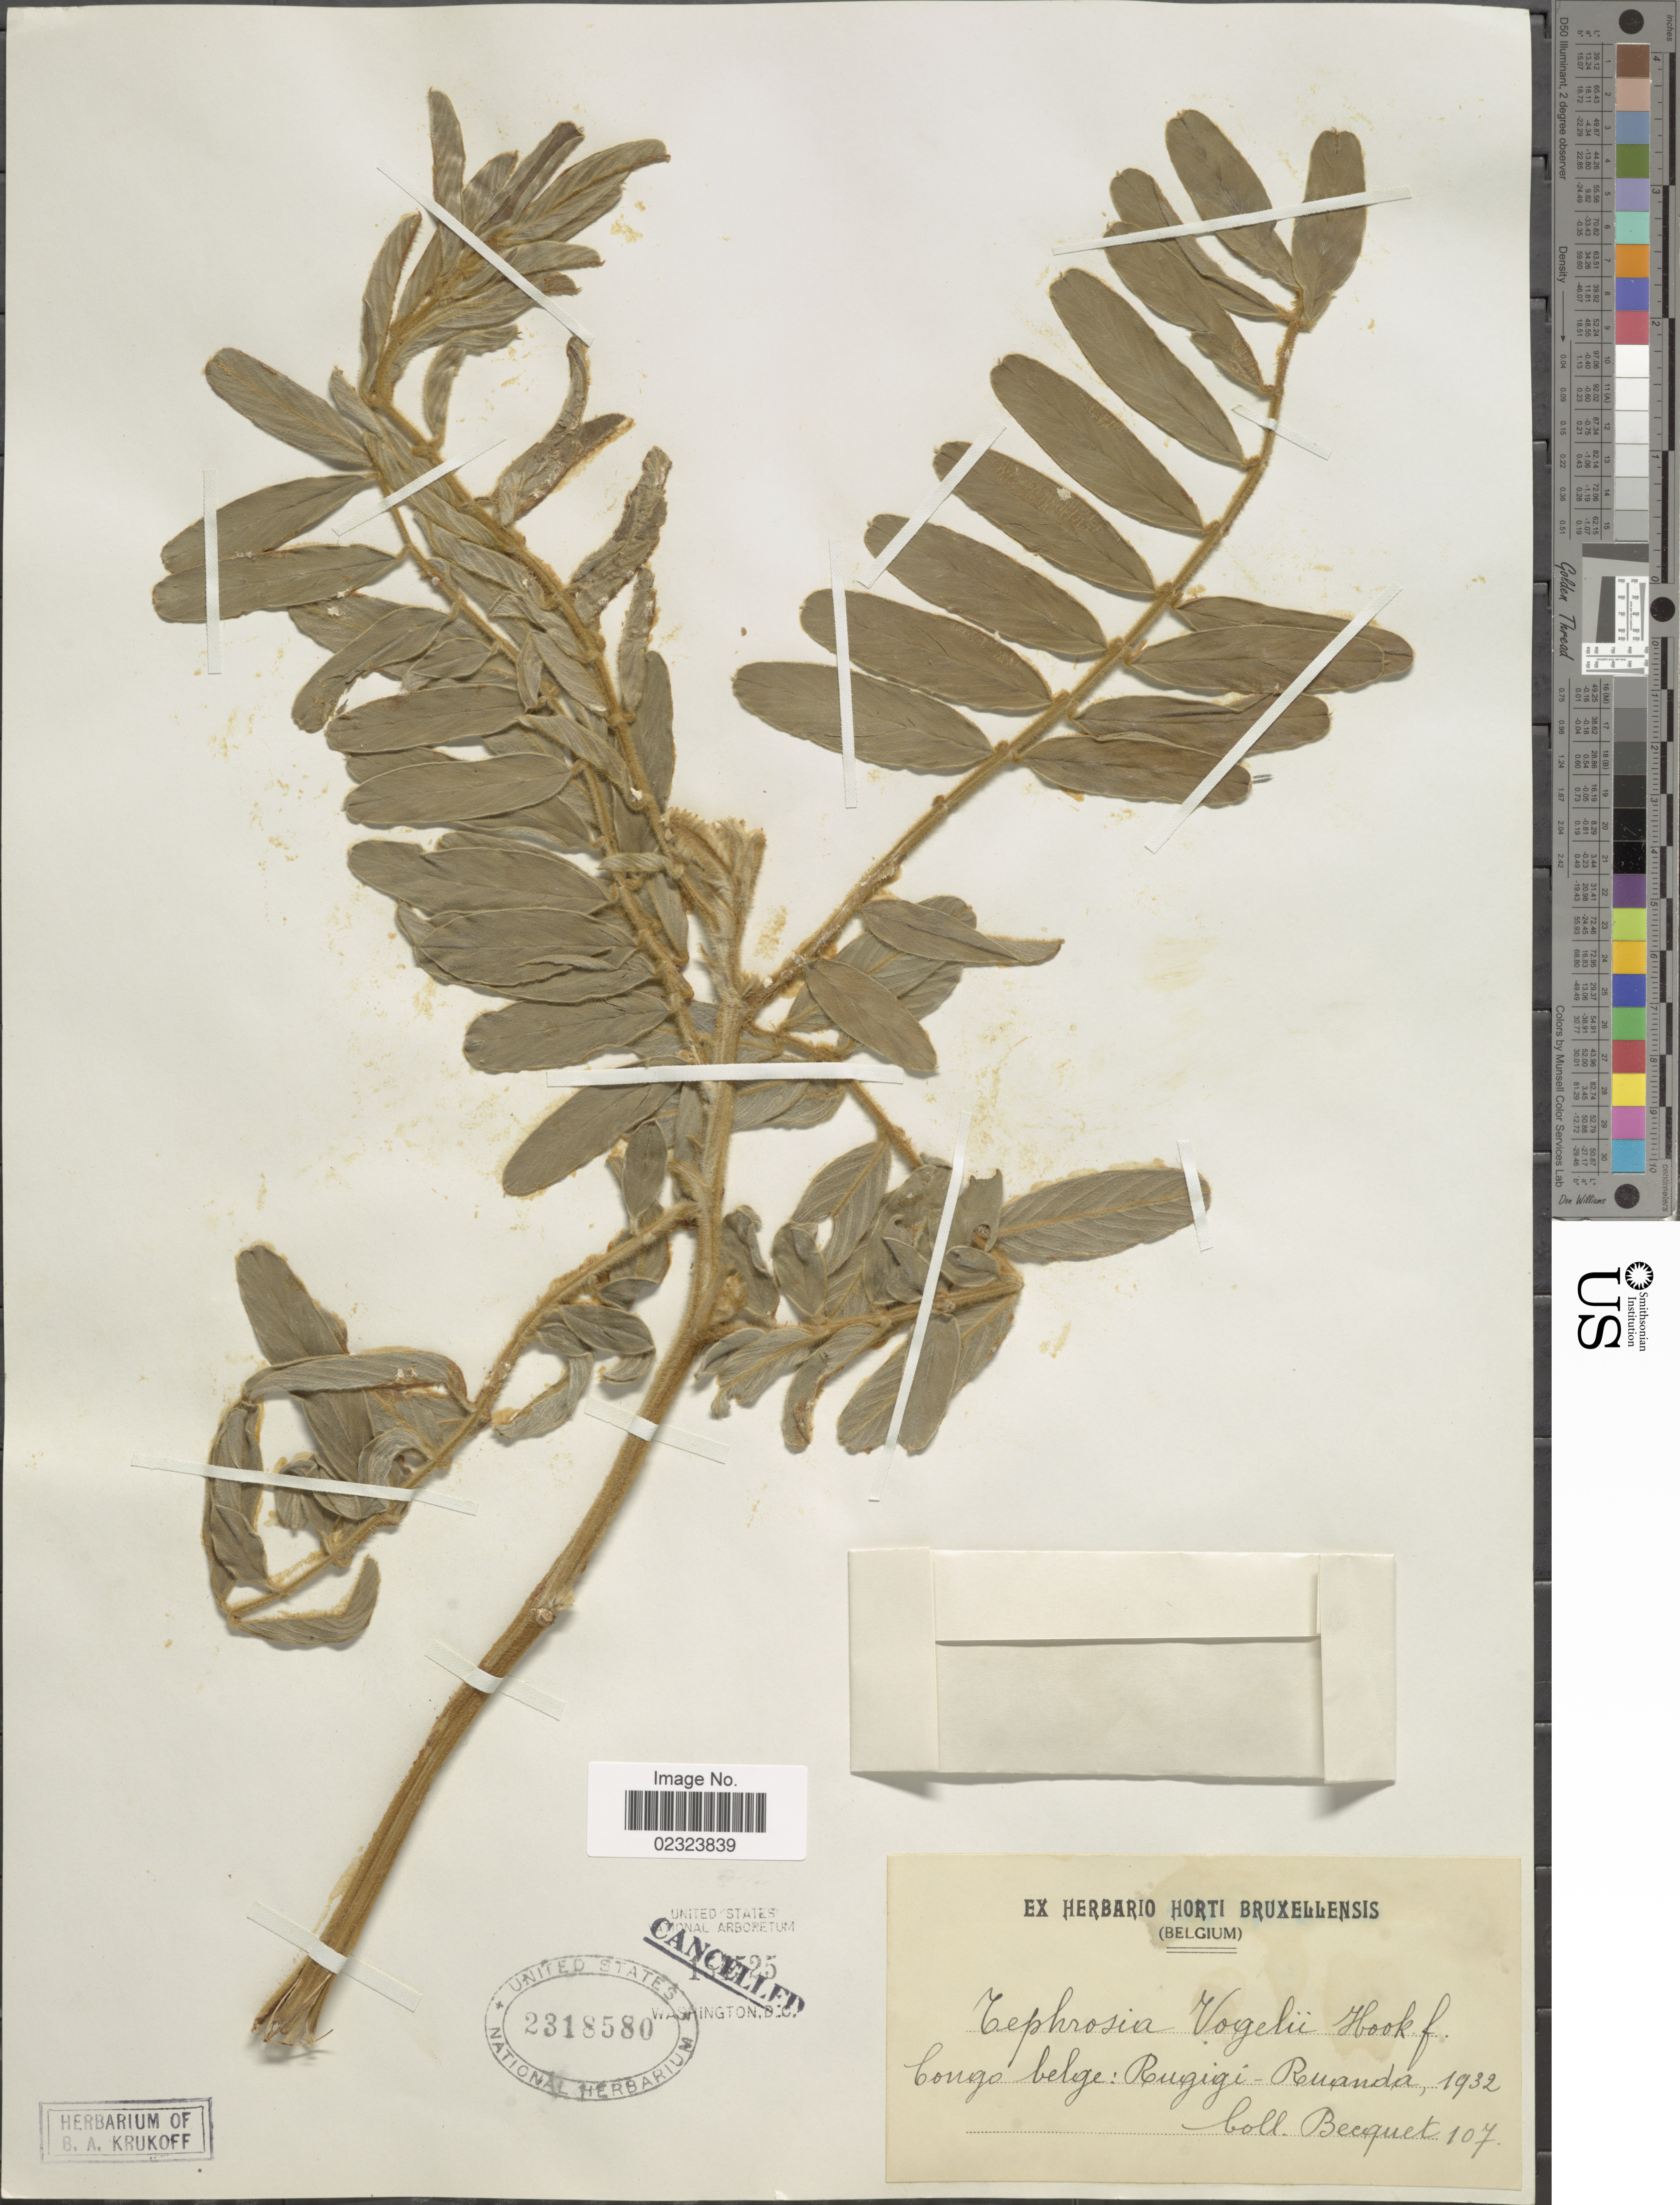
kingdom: Plantae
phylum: Tracheophyta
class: Magnoliopsida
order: Fabales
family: Fabaceae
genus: Tephrosia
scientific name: Tephrosia vogelii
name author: Hook. f.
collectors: Becquet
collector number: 107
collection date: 1932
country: Rwanda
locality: Congo belge: rugigi - Ruanda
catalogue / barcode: US 2318580